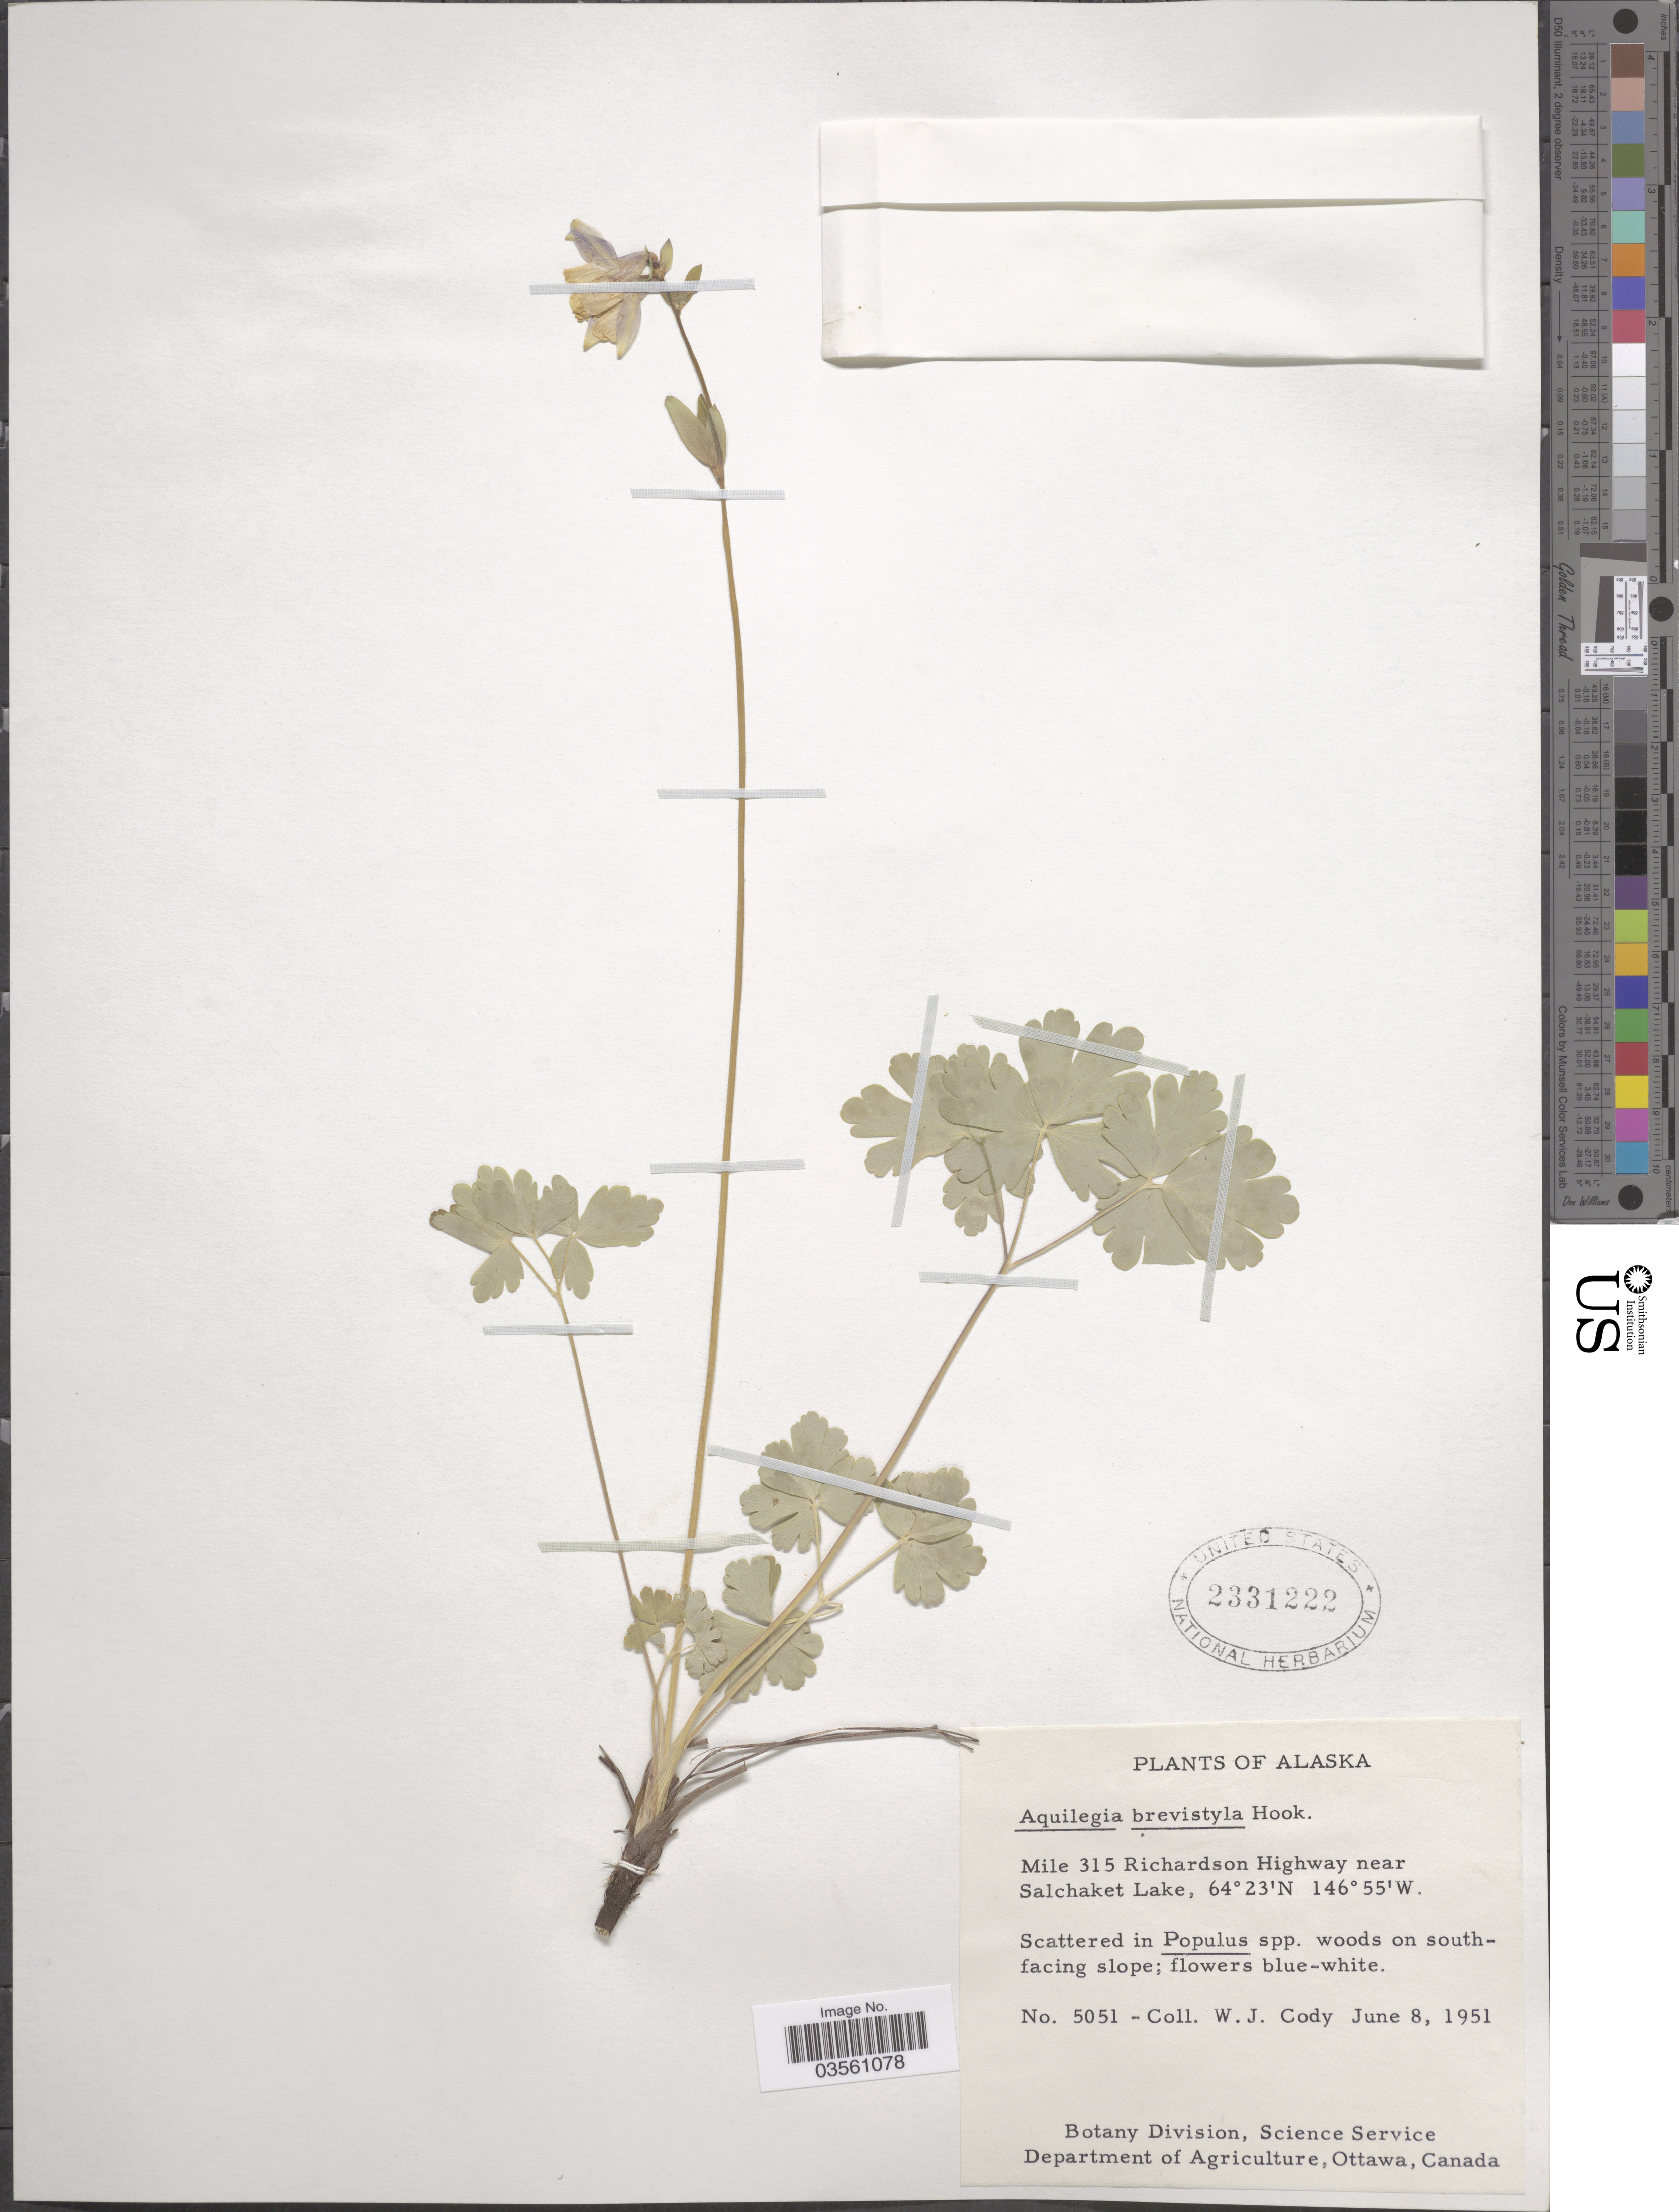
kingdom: Plantae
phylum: Tracheophyta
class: Magnoliopsida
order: Ranunculales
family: Ranunculaceae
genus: Aquilegia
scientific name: Aquilegia brevistyla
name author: Hook.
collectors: W. Cody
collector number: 5051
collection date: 1951-06-08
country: United States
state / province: Alaska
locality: Mile 315 Richardson Highway near Salchaket Lake.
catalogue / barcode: US 2331222